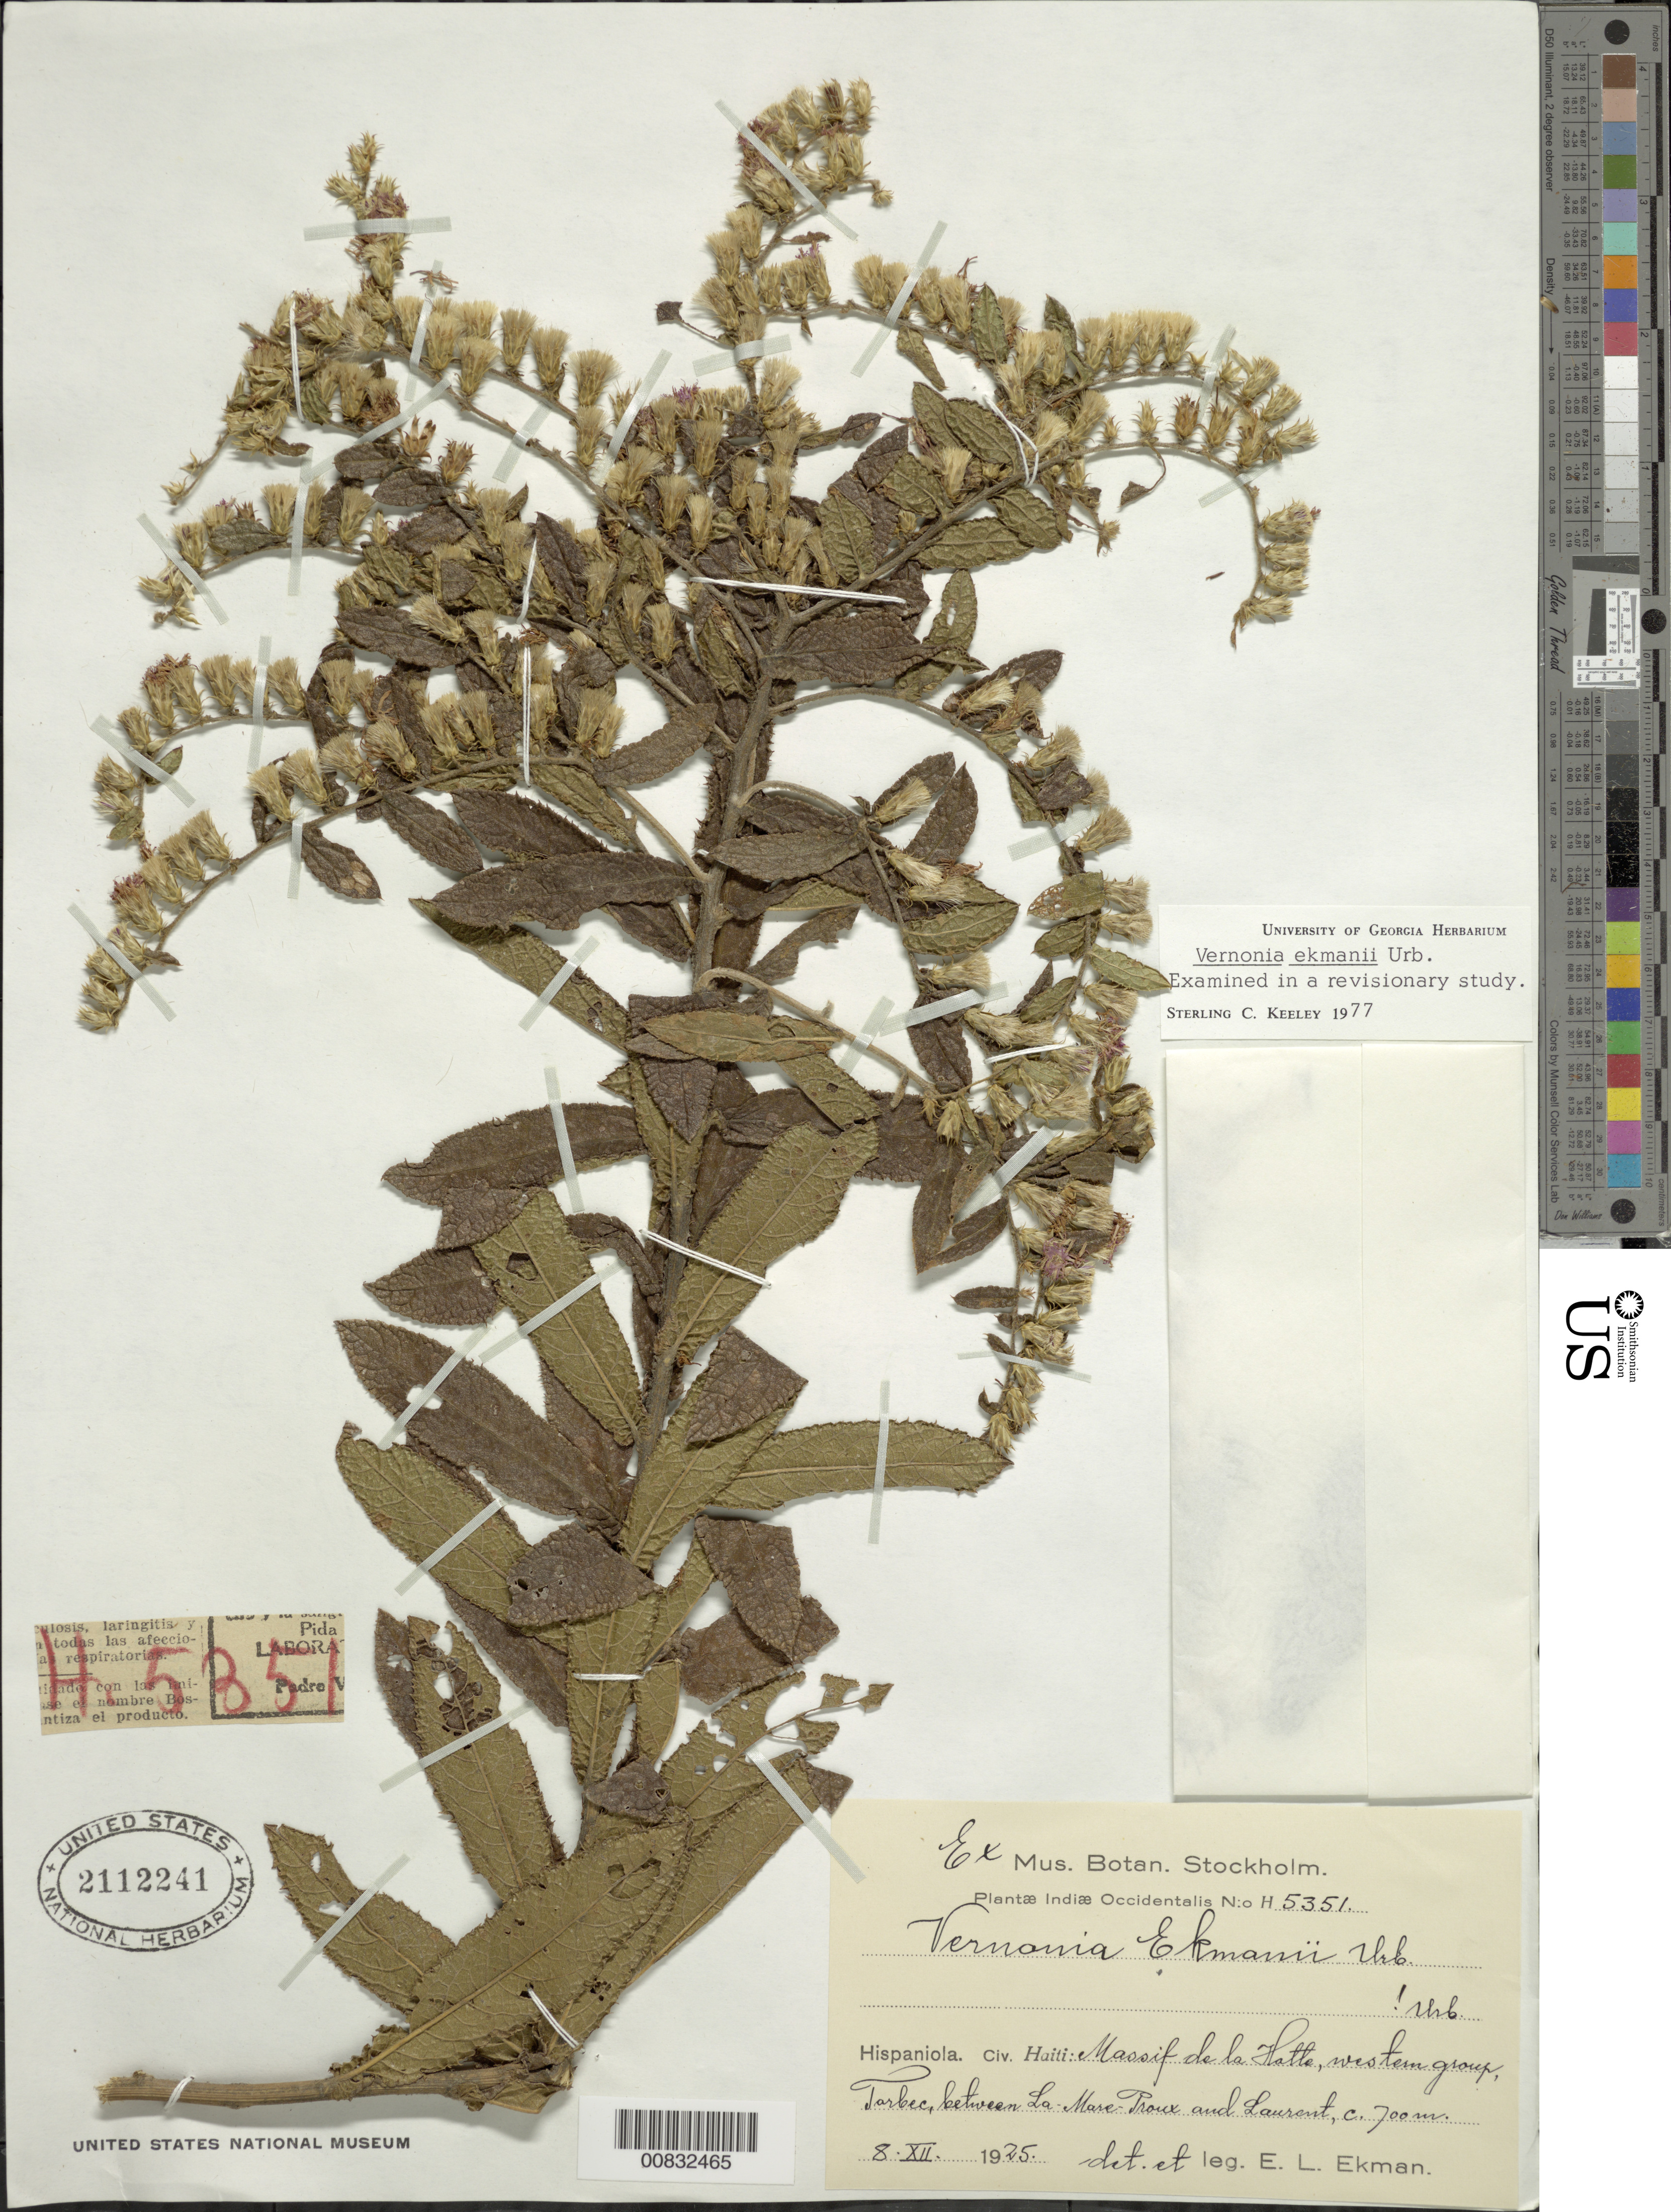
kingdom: Plantae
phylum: Tracheophyta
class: Magnoliopsida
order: Asterales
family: Asteraceae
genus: Lepidaploa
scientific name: Lepidaploa ekmanii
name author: (Urb.) H. Rob.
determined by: Keeley, S. C.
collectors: E. L. Ekman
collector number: H 5351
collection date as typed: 08 Dec 1925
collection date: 1925-12-08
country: Haiti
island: Hispaniola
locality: Massif de la Hotte, western group, Torbec, between La Mare-Proux and Laurent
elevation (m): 700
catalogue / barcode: US 2112241